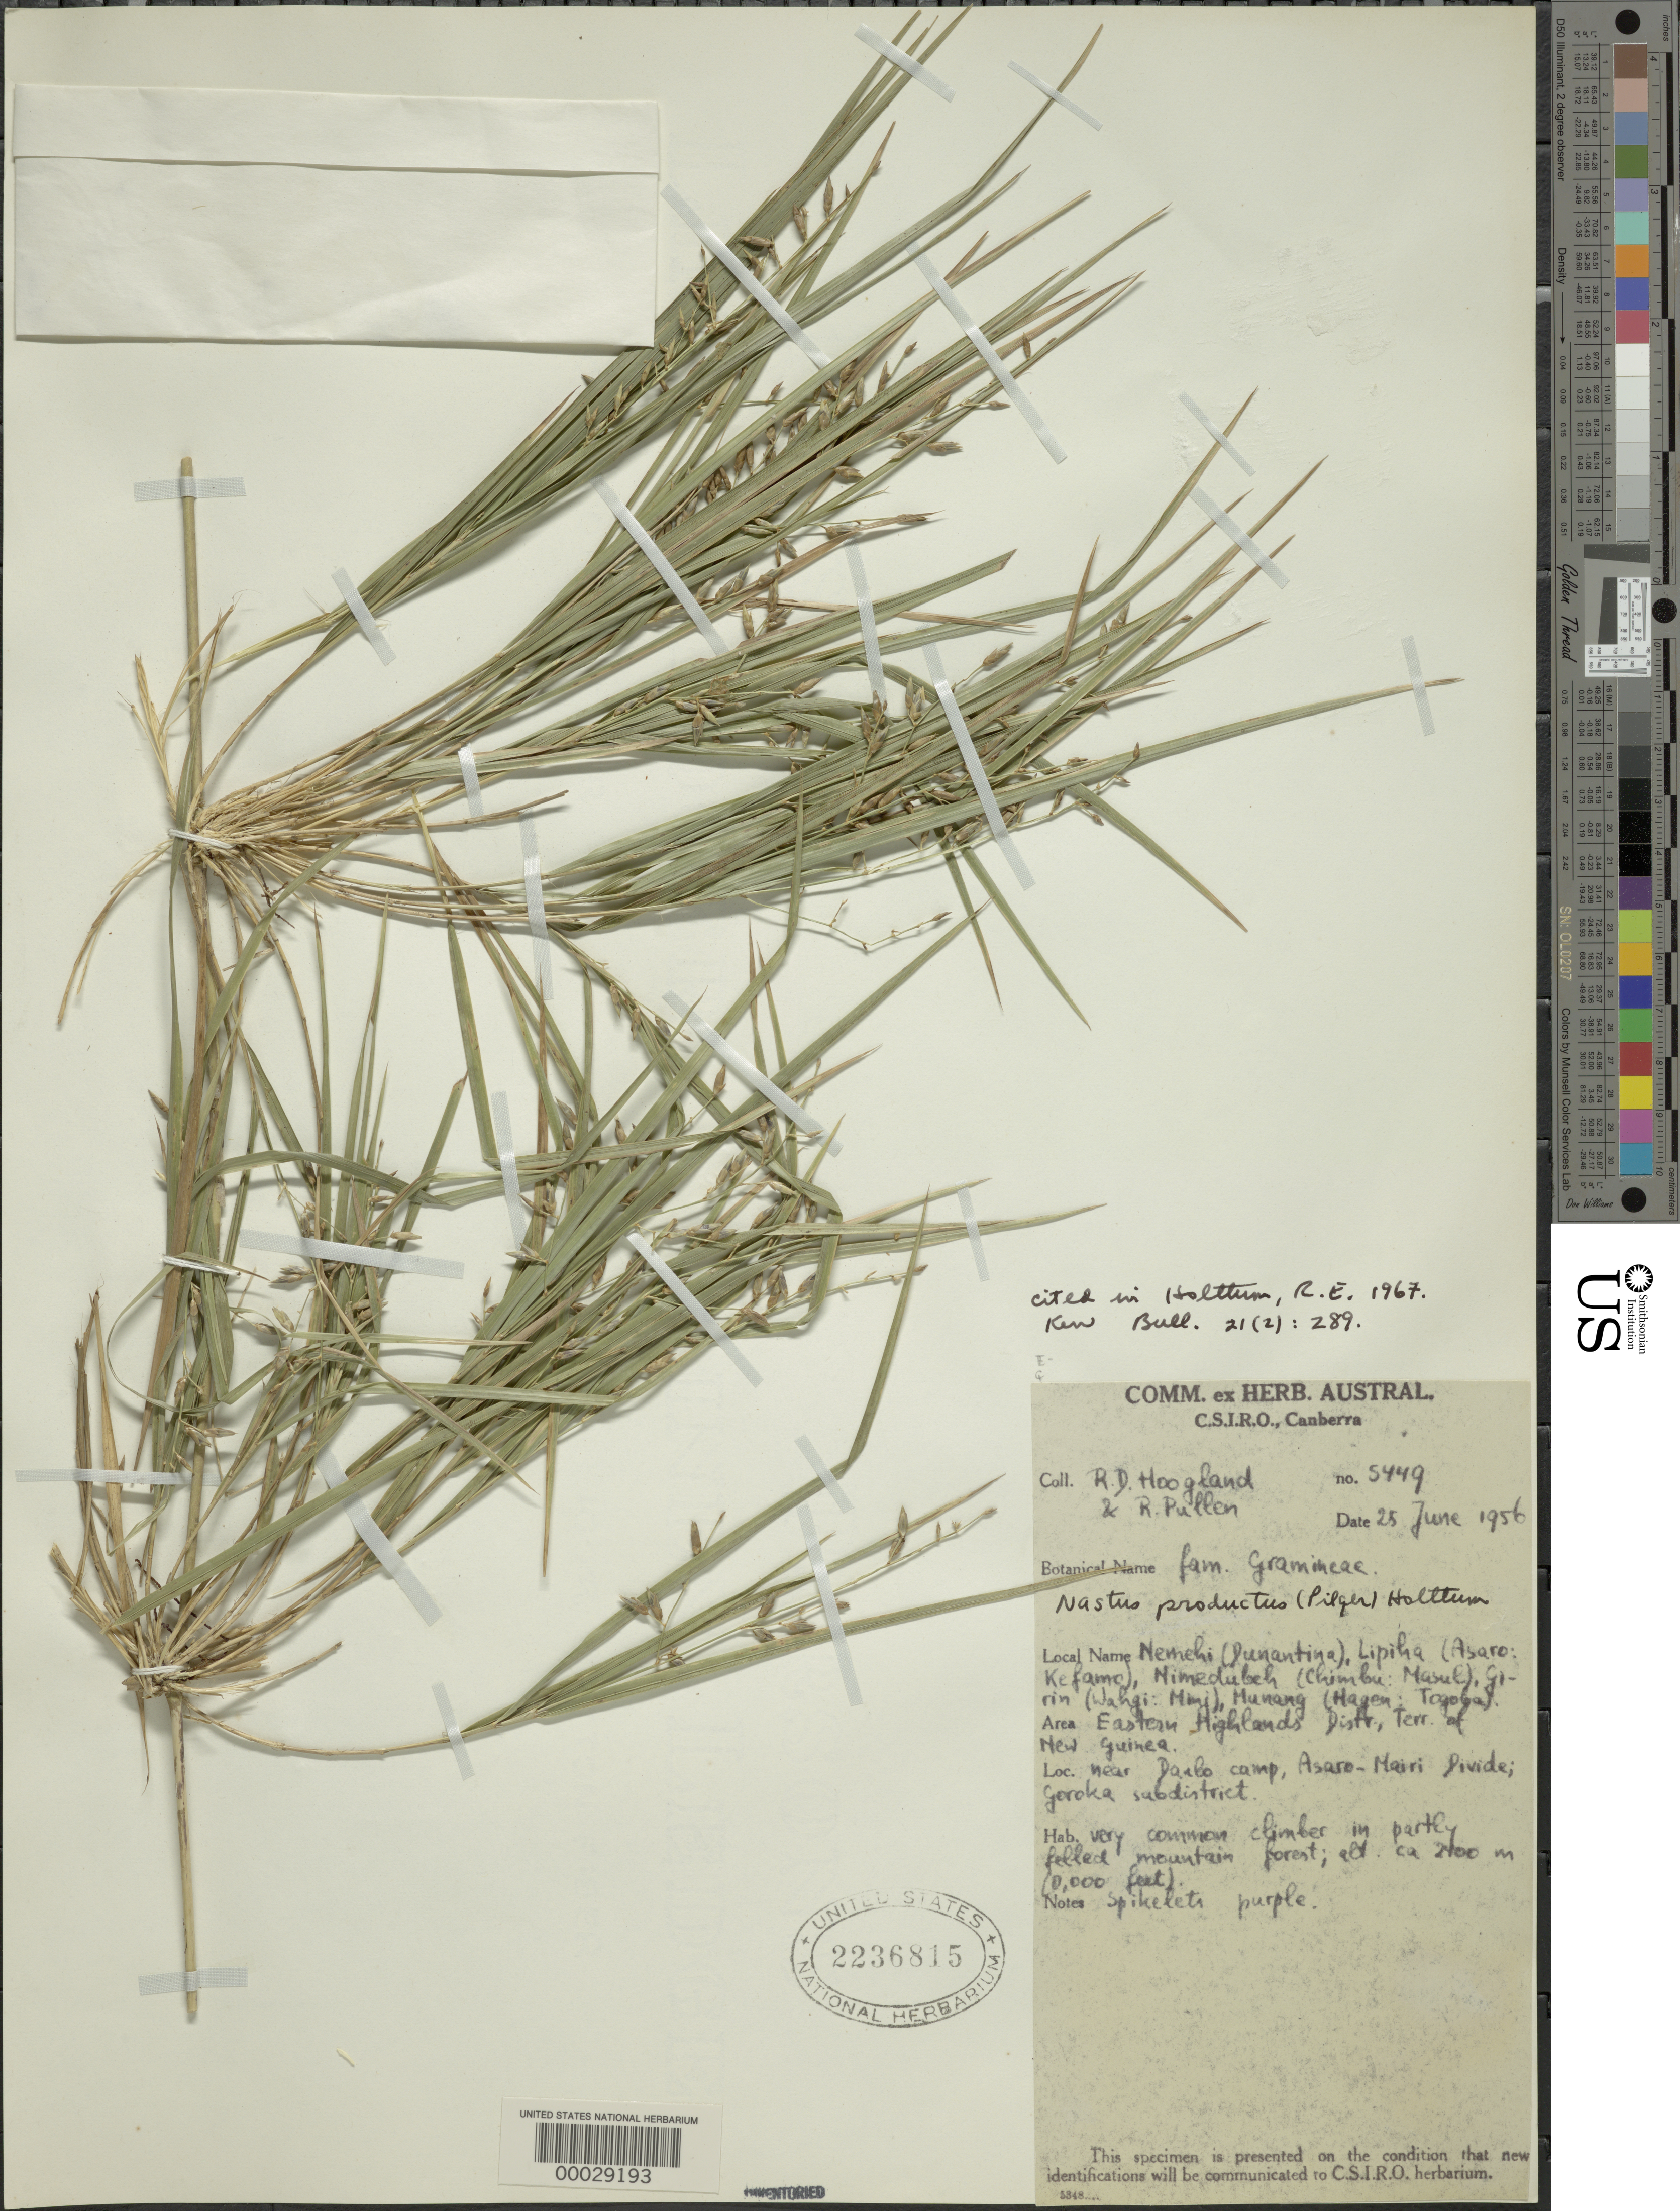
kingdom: Plantae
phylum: Tracheophyta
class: Liliopsida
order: Poales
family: Poaceae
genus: Nastus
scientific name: Nastus productus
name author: (Pilg.) Holttum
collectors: R. D. Hoogland & R. Pullen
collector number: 5449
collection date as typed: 25 Jun 1956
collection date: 1956-06-25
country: Papua New Guinea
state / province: Eastern Highlands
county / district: Goroka ?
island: New Guinea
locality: Asaro-mairi divide, gooka subdistrict. [= goroka district?]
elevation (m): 2400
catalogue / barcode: US 2236815